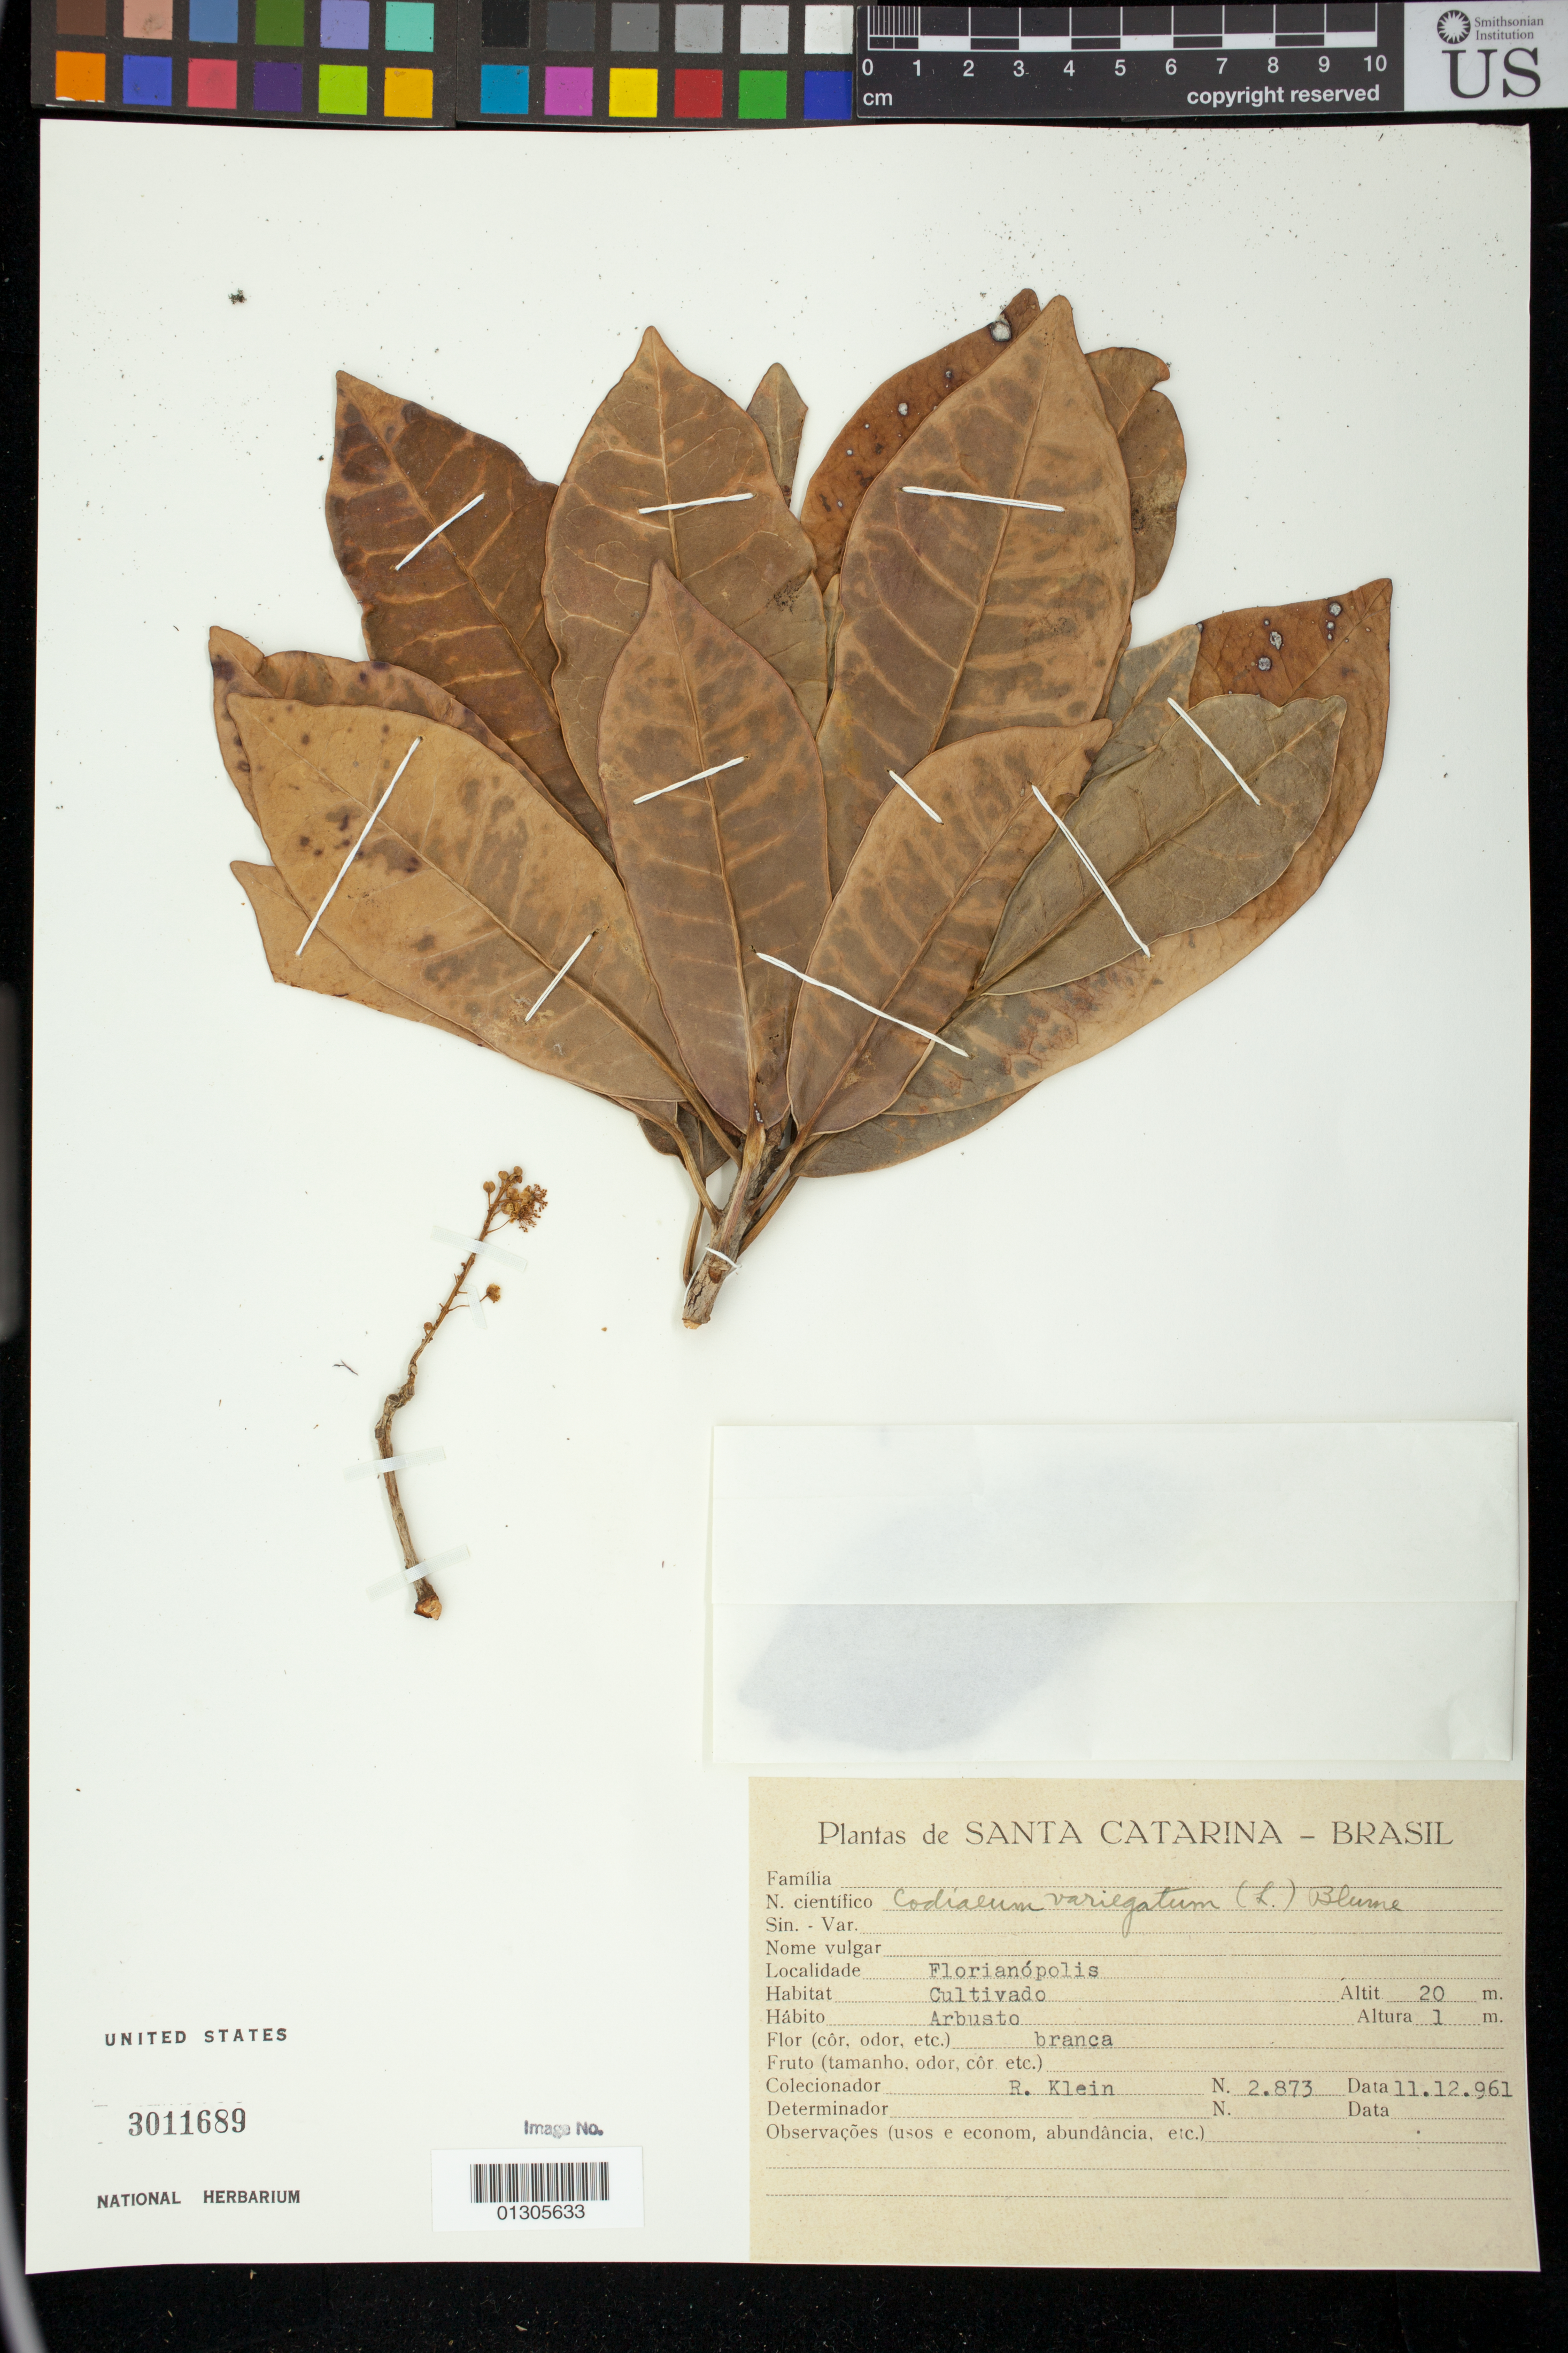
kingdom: Plantae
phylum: Tracheophyta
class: Magnoliopsida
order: Malpighiales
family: Euphorbiaceae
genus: Codiaeum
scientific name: Codiaeum variegatum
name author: (L.) Rumph. ex A. Juss.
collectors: R. M. Klein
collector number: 2873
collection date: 1961-12-11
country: Brazil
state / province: Santa Catarina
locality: Florianópolis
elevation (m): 20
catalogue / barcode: US 3011689